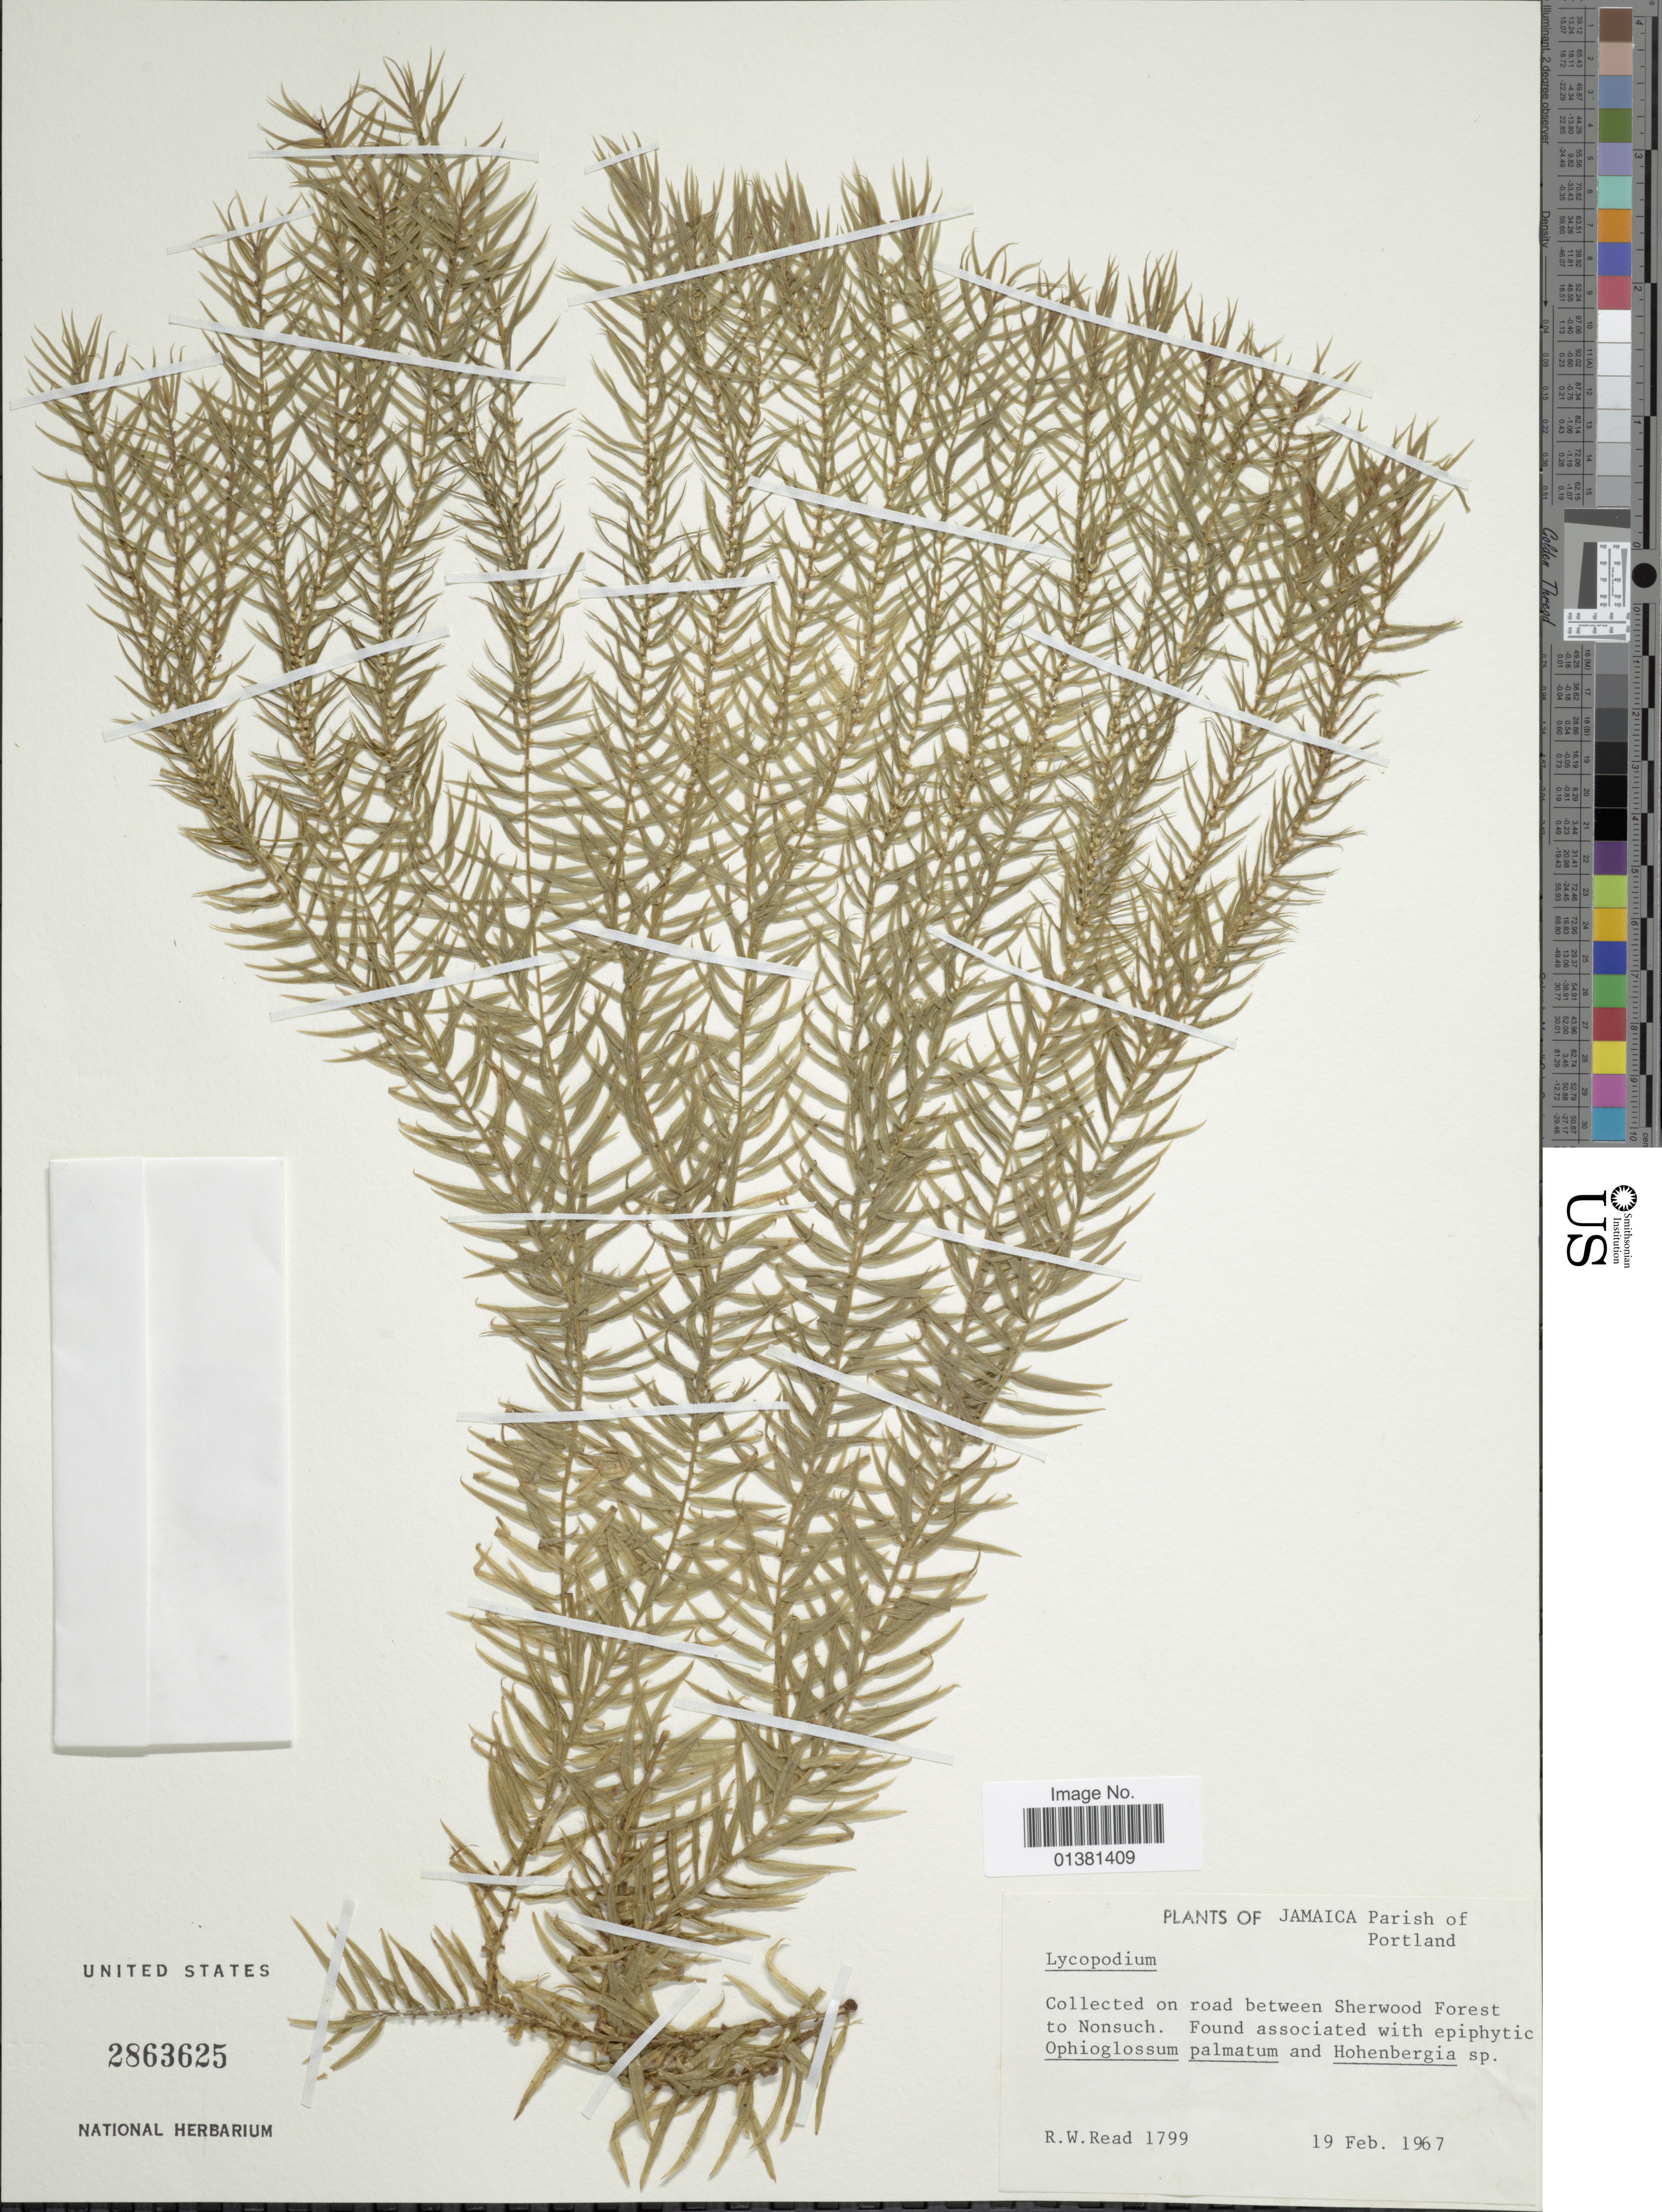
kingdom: Plantae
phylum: Tracheophyta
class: Lycopodiopsida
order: Lycopodiales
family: Lycopodiaceae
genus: Phlegmariurus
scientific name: Phlegmariurus linifolius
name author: (L.) B. Øllg.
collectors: R. W. Read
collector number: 1799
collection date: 1967-02-19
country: Jamaica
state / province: Portland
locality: On road between Sherwood Forest to Nonsuch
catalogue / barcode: US 2863625